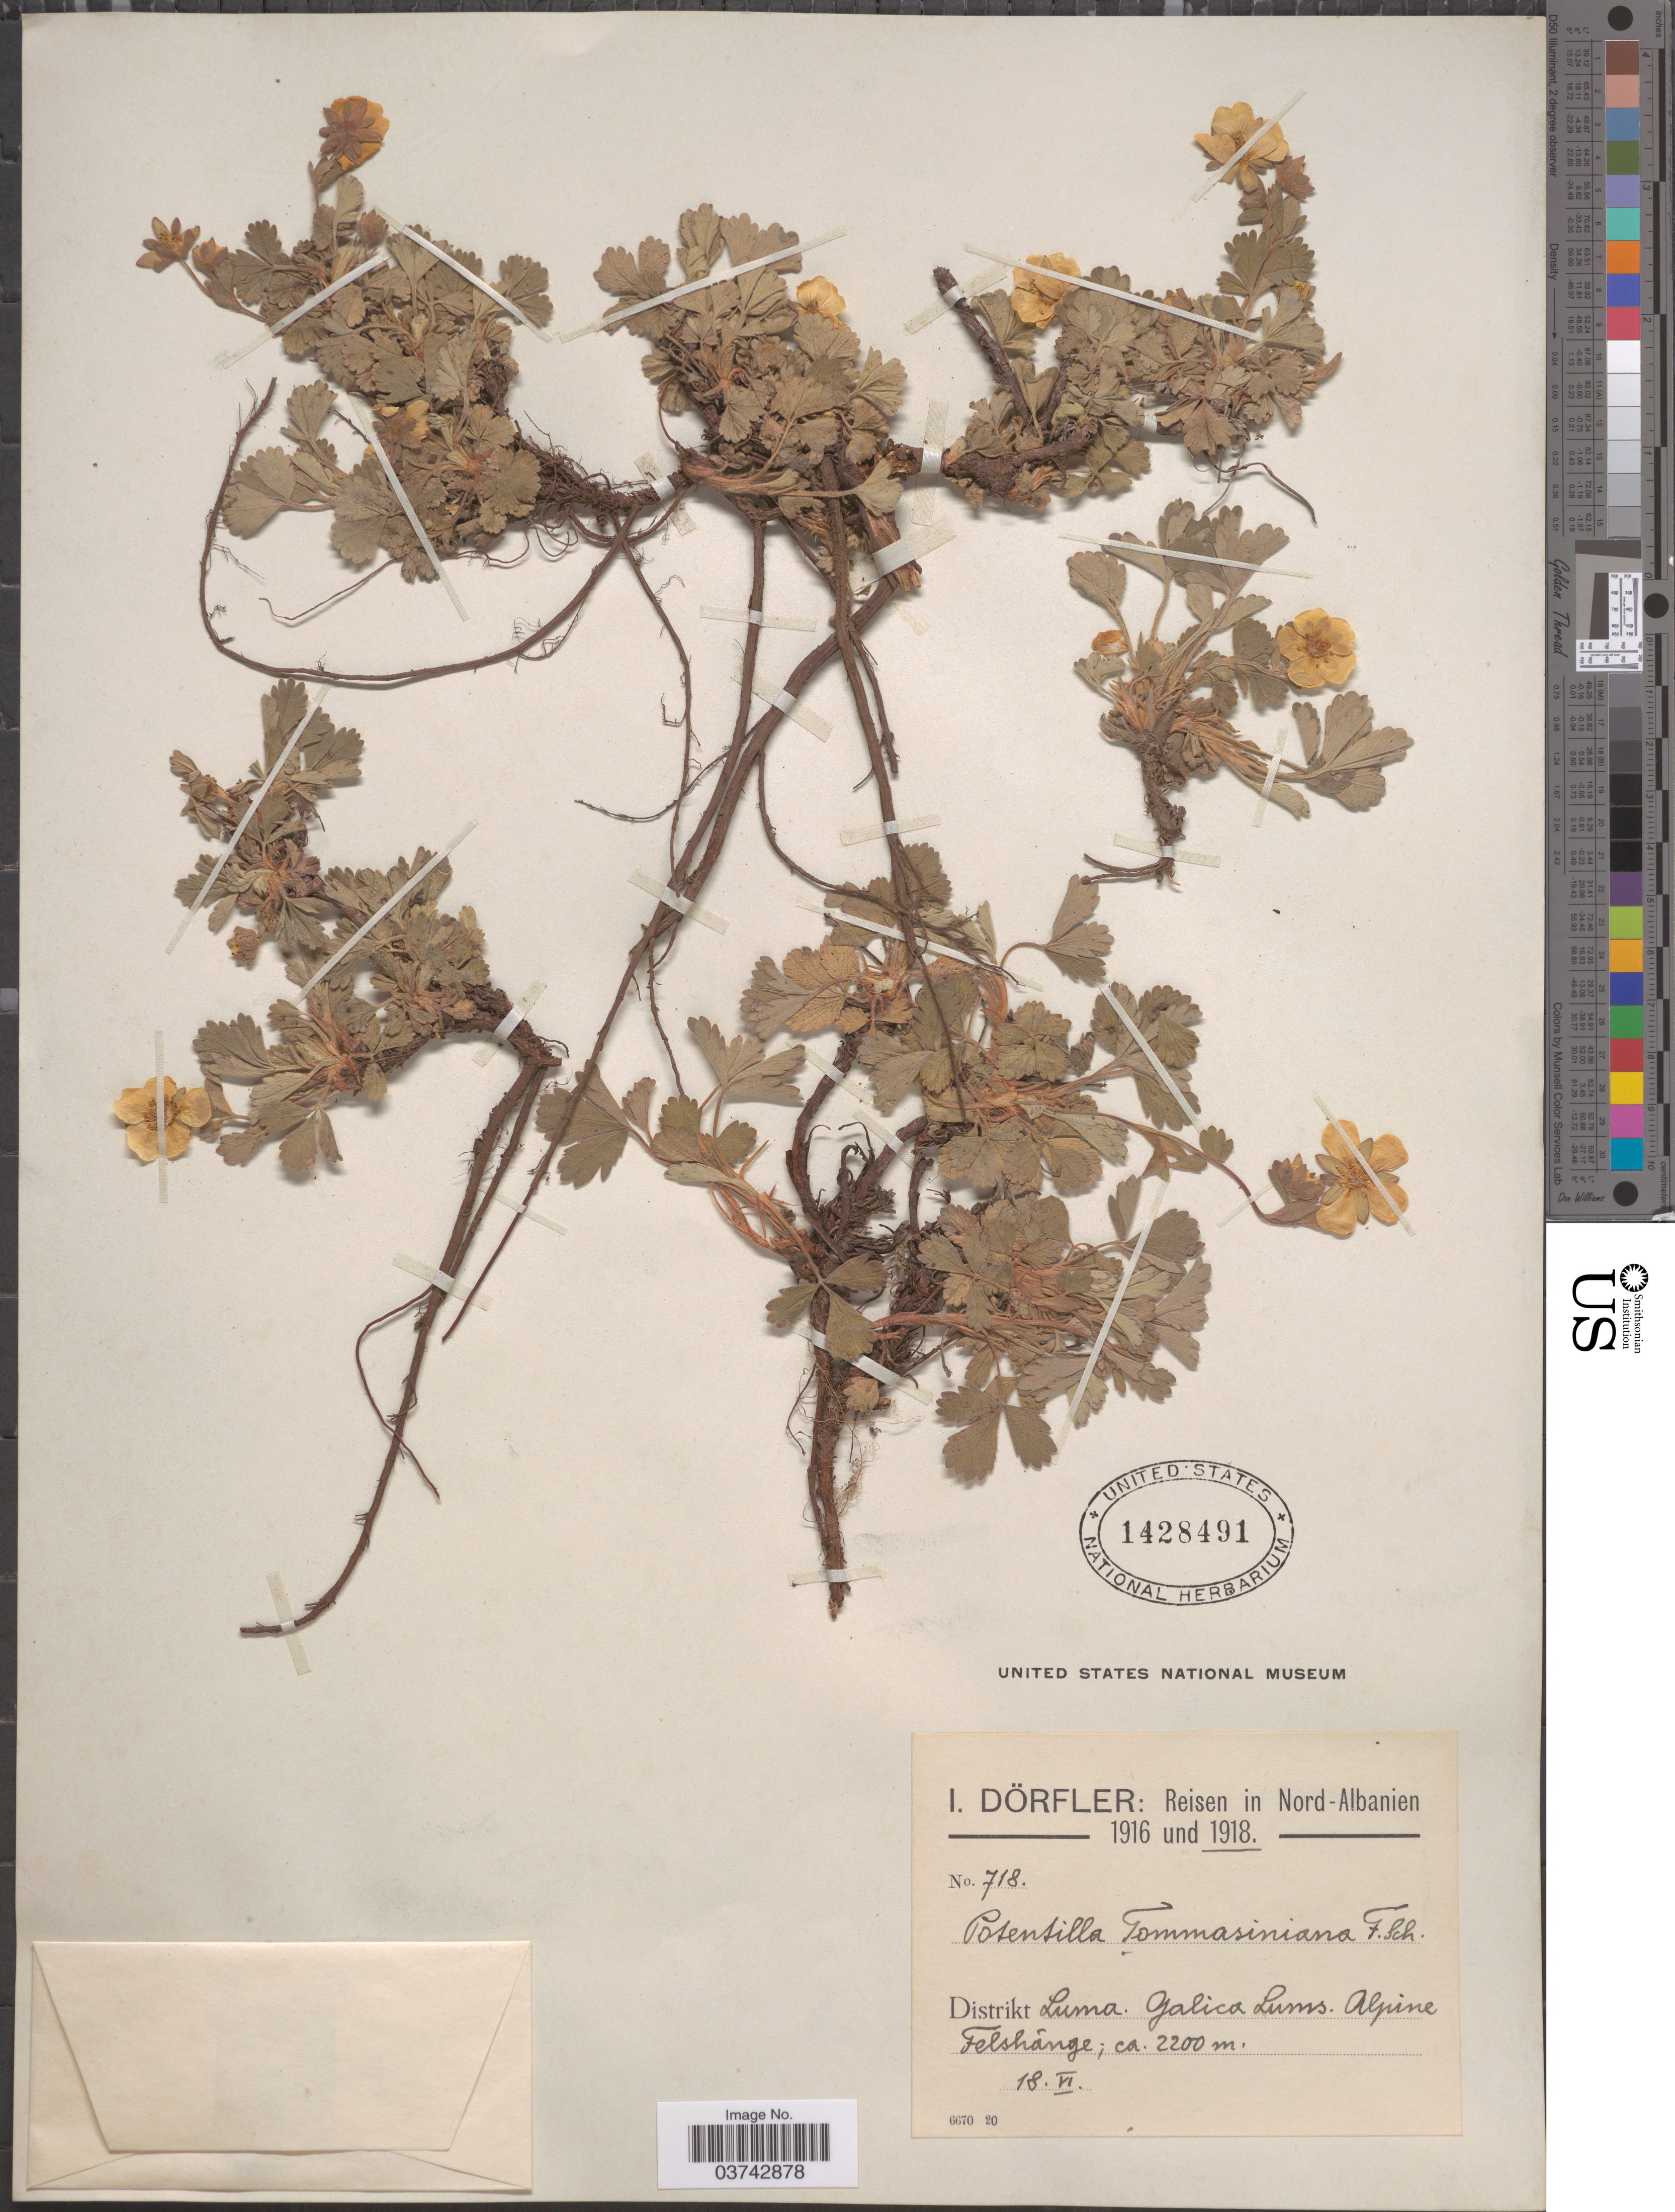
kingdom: Plantae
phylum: Tracheophyta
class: Magnoliopsida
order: Rosales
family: Rosaceae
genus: Potentilla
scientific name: Potentilla tomasiniana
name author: F.W. Schultz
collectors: I. Dörfler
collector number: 718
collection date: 1918-06-18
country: Albania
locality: Nord-Albanien. Distrikt Luma. Galica Lums. Alpine Felshánge.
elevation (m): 2200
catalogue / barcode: US 1428491